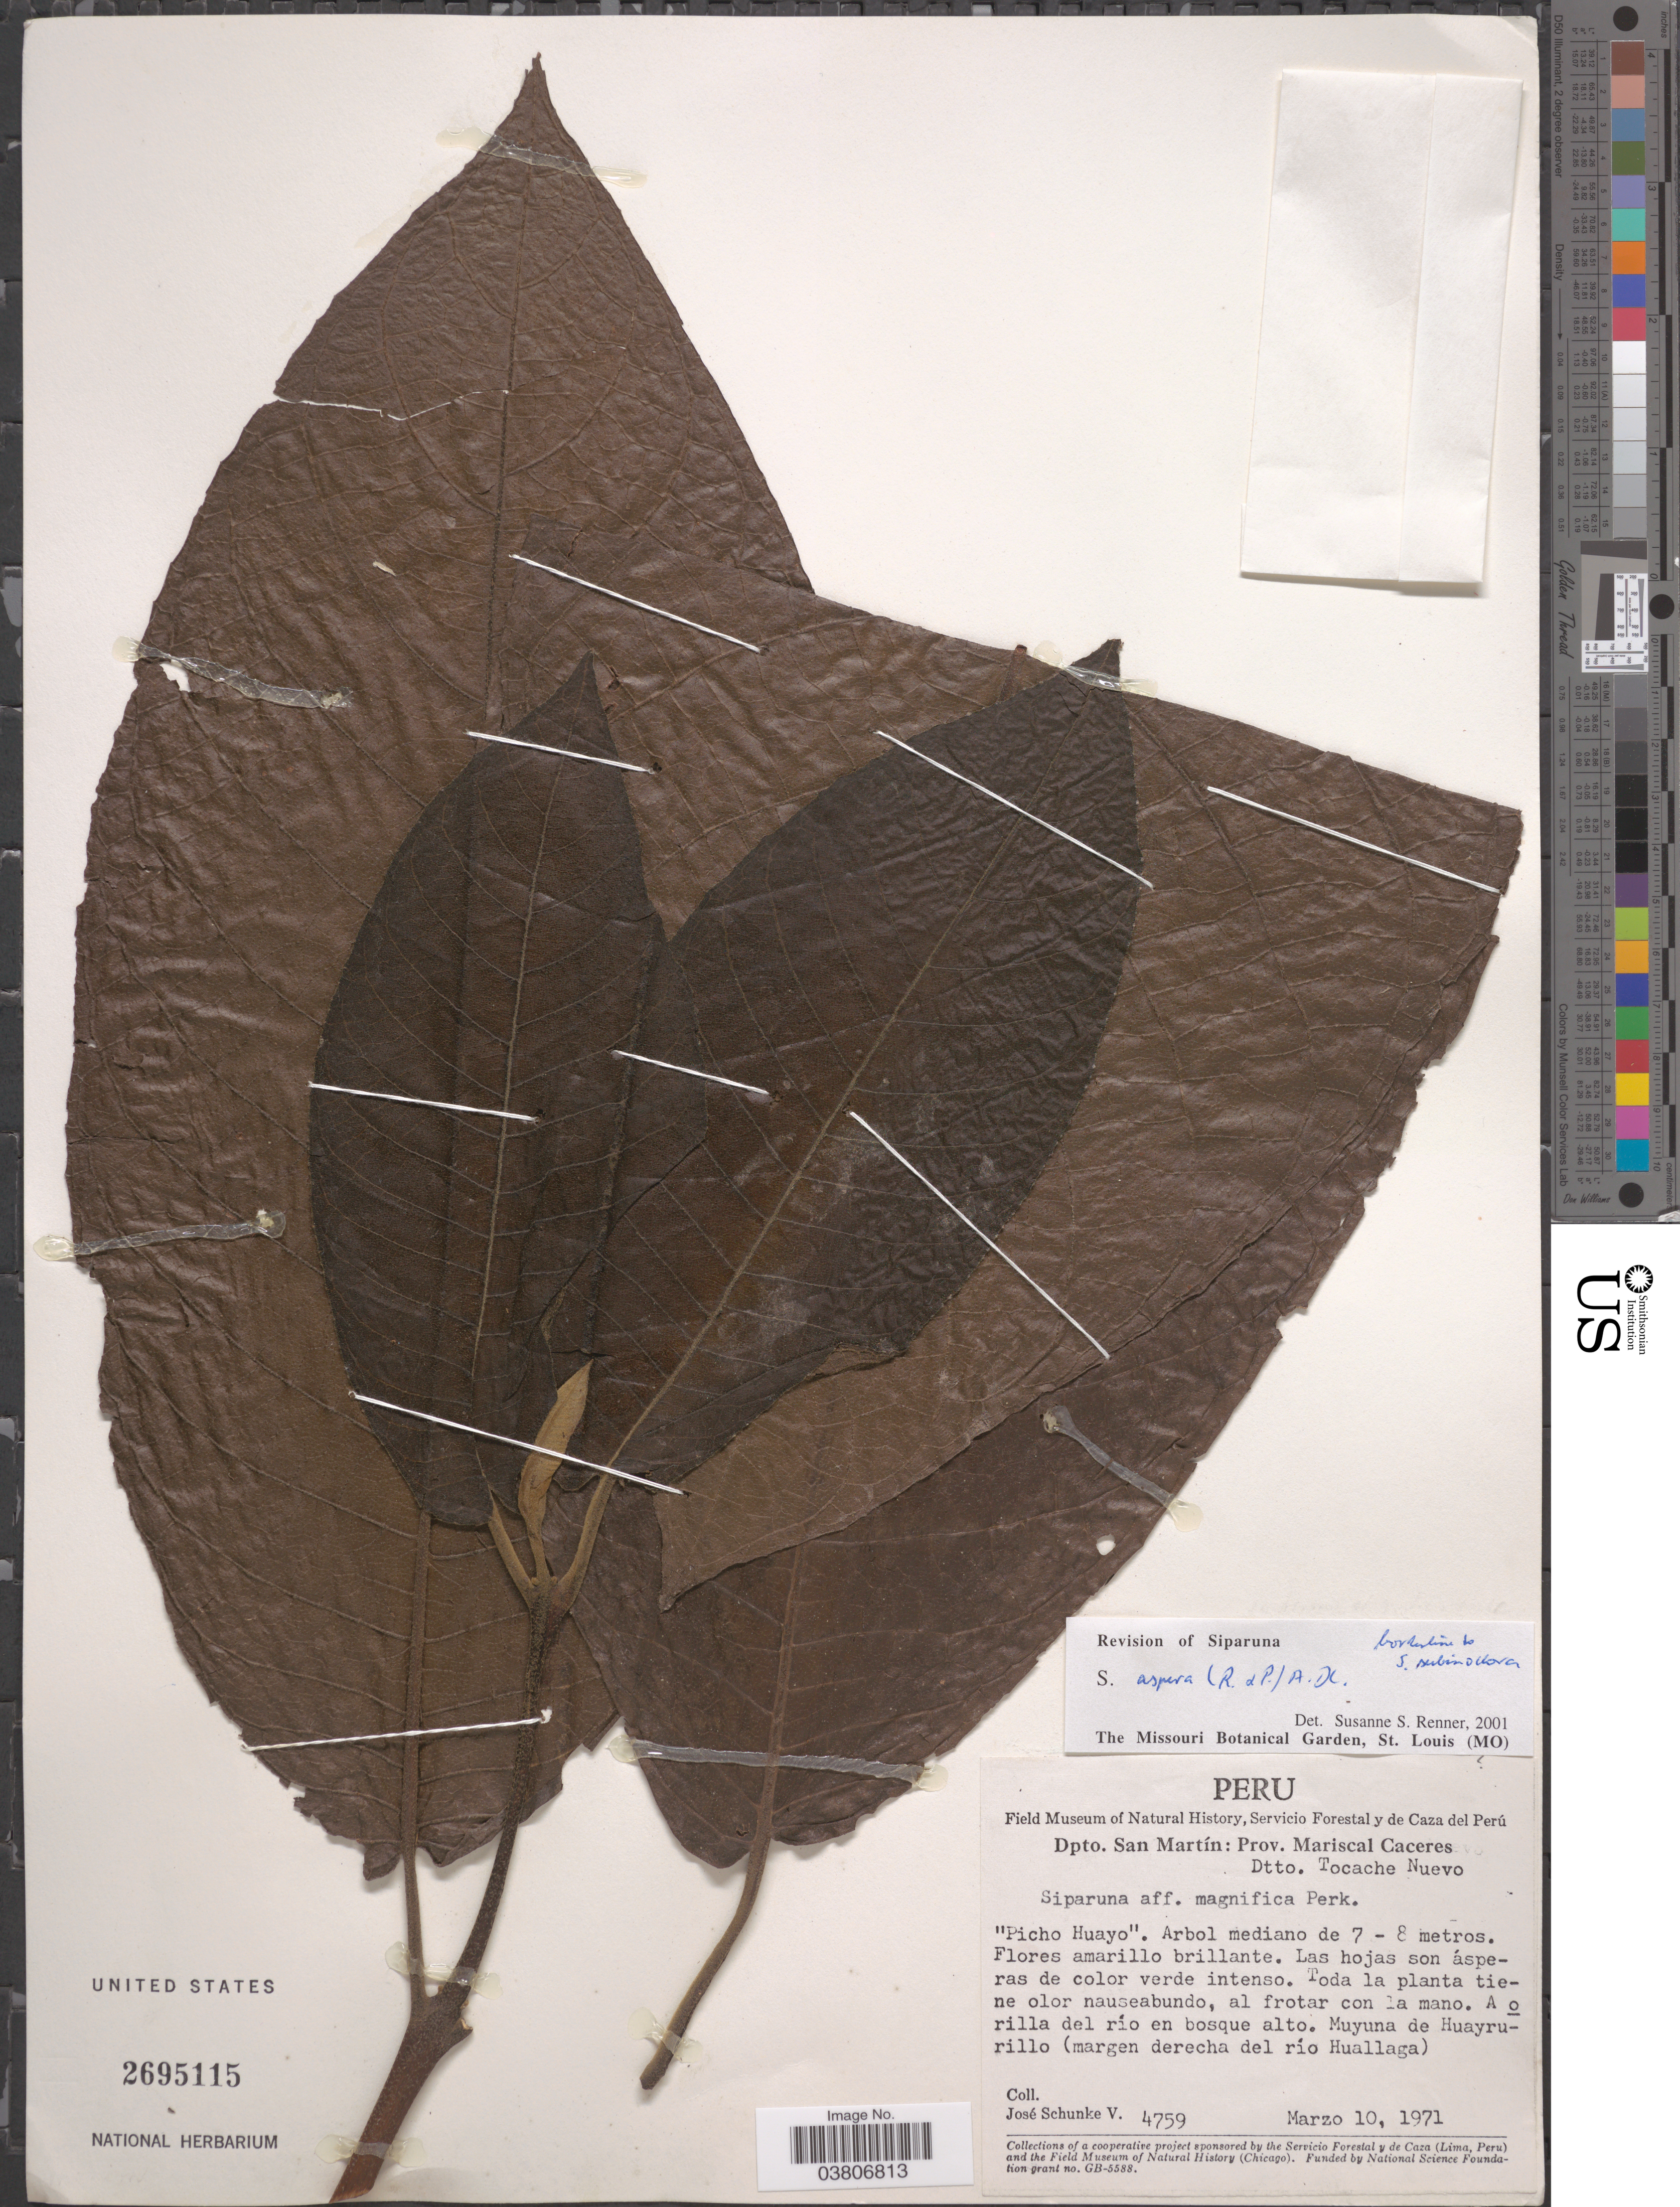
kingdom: Plantae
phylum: Tracheophyta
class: Magnoliopsida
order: Laurales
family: Siparunaceae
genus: Siparuna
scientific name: Siparuna aspera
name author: (Ruiz & Pav.) A. DC.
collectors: J. Schunke Vigo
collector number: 4759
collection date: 1971-03-10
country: Peru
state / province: San Martín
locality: Dpto. San Martín: Prov. Mariscal Caceres, Dtto. Tocache Nuevo. Muyuna de Huayrurillo (margen derecha del río Huallaga).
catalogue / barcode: US 2695115